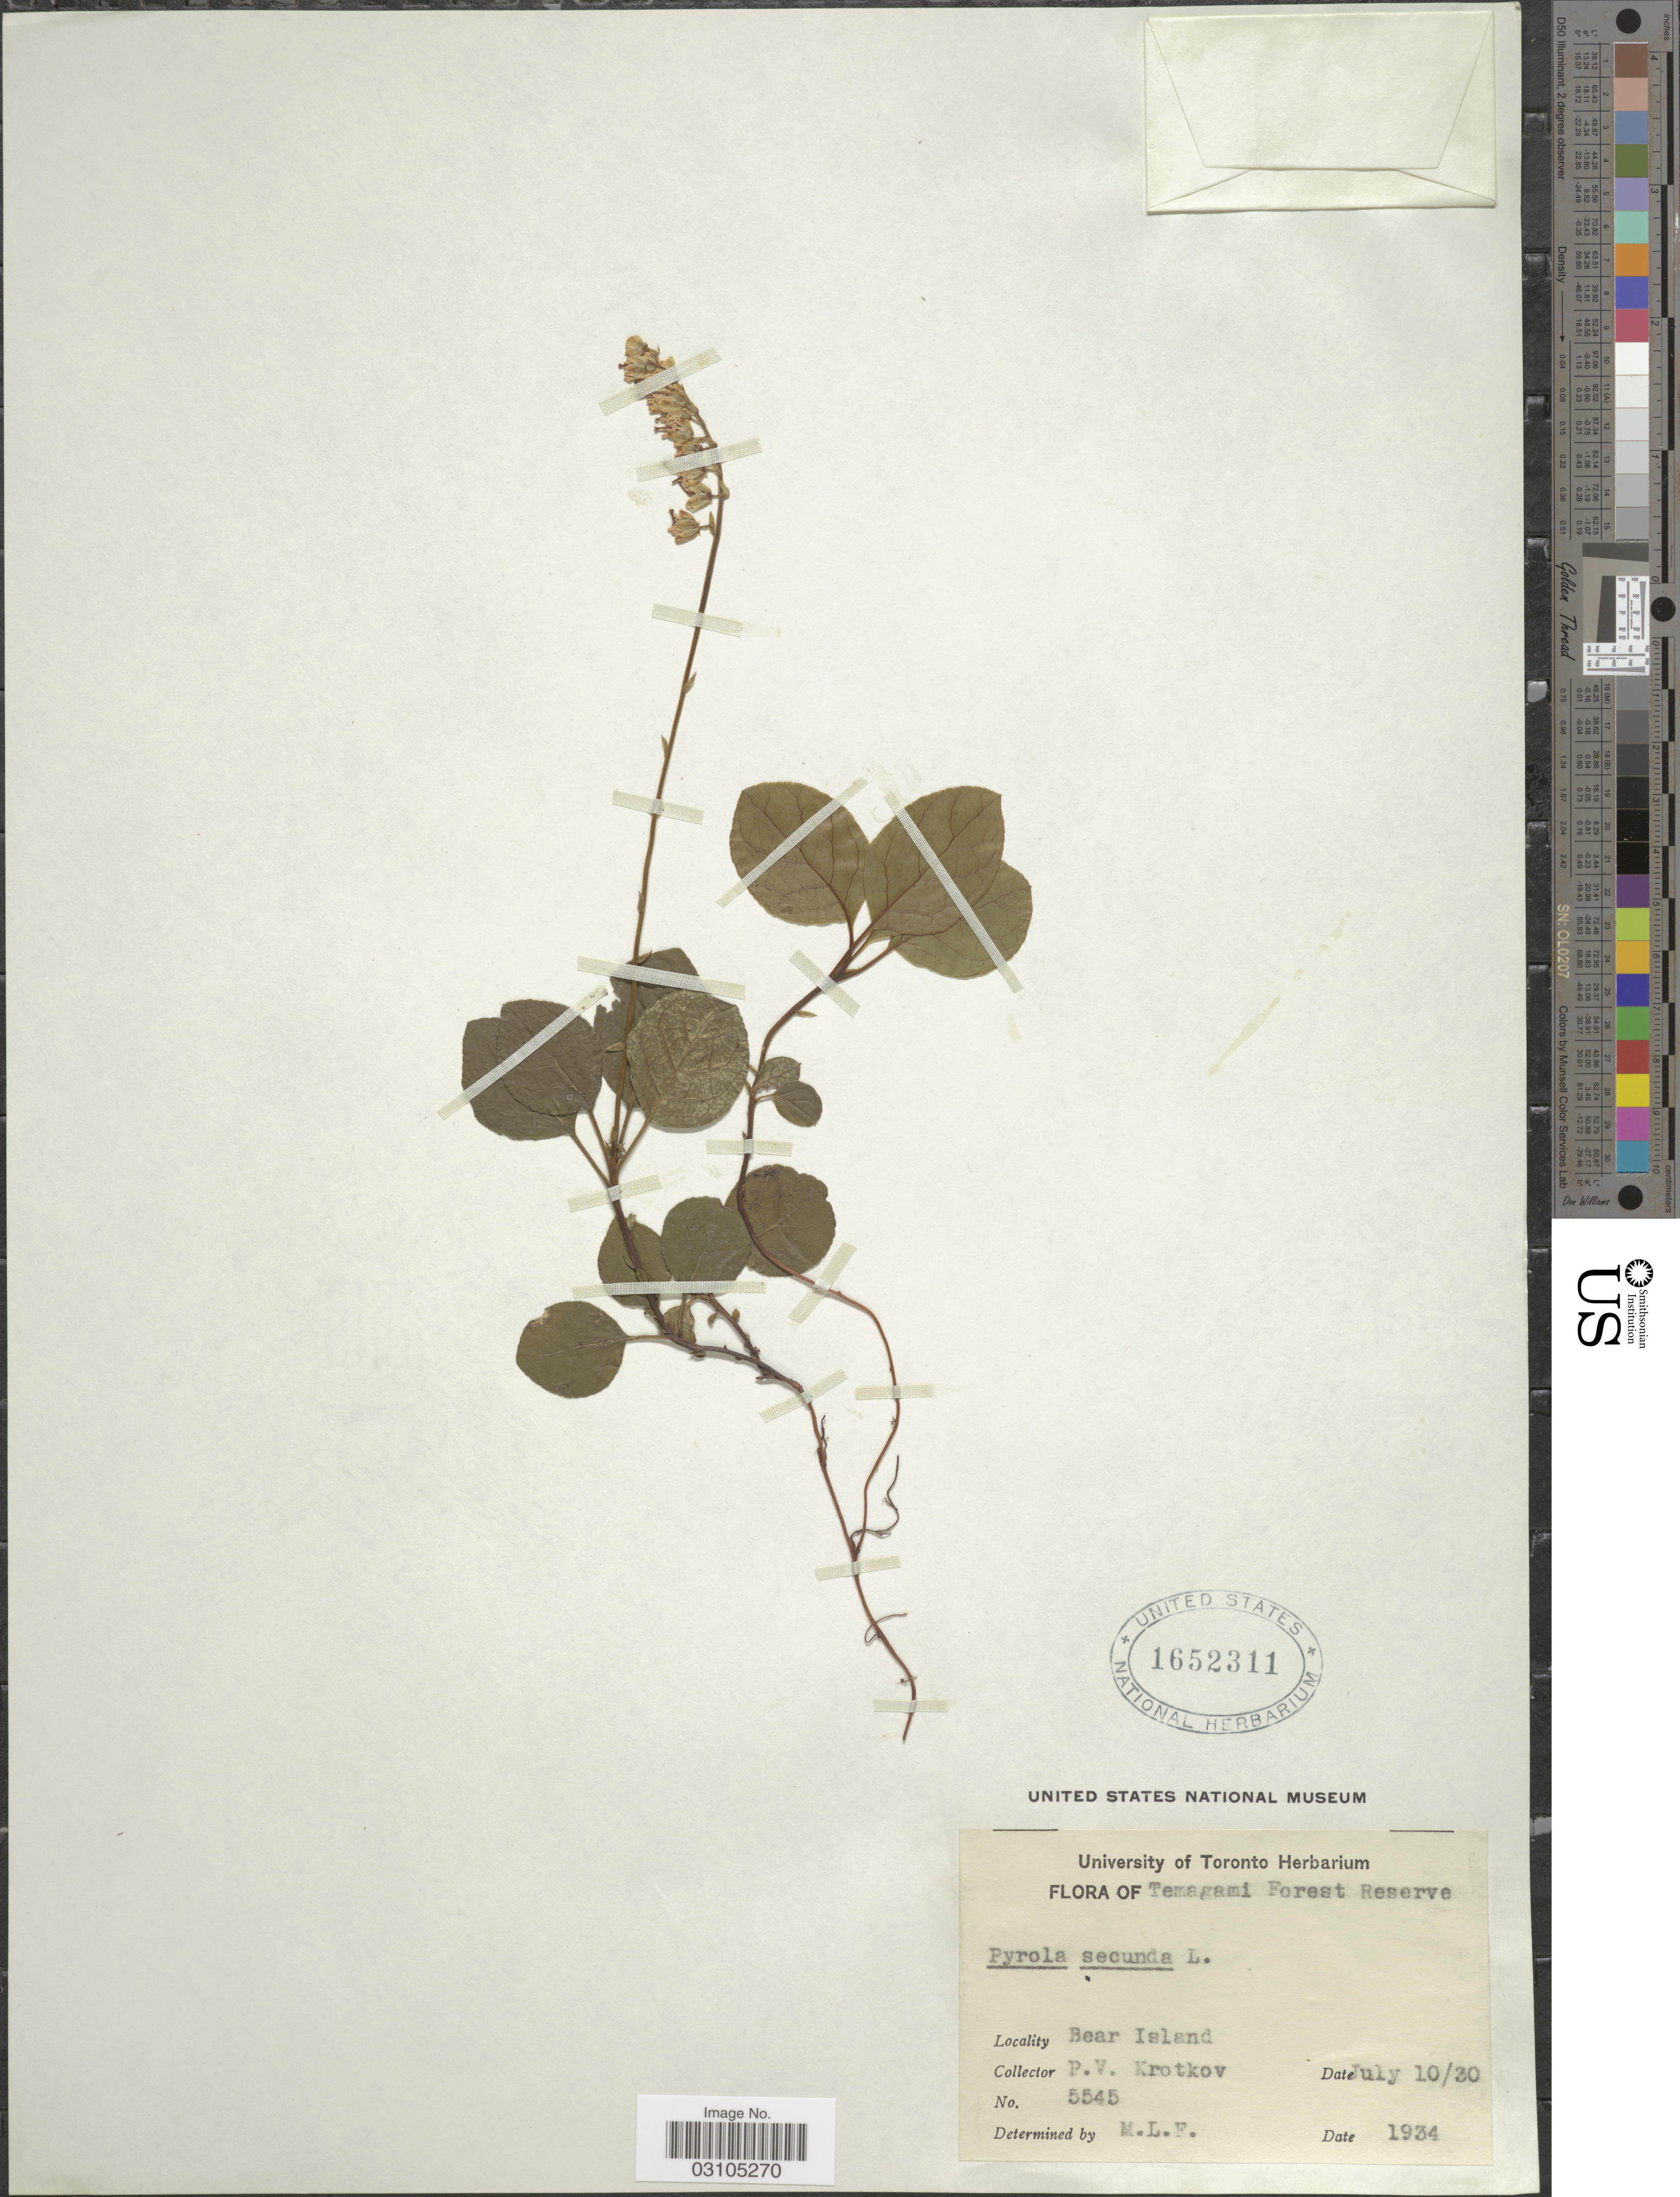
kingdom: Plantae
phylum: Tracheophyta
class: Magnoliopsida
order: Ericales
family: Ericaceae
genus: Orthilia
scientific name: Orthilia secunda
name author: (L.) House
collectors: P. V. Krotkov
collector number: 5545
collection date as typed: Transcribed d/m/y: 10/7/30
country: Canada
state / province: Ontario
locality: Temagami Forest Reserve. Bear Island.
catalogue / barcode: US 1652311